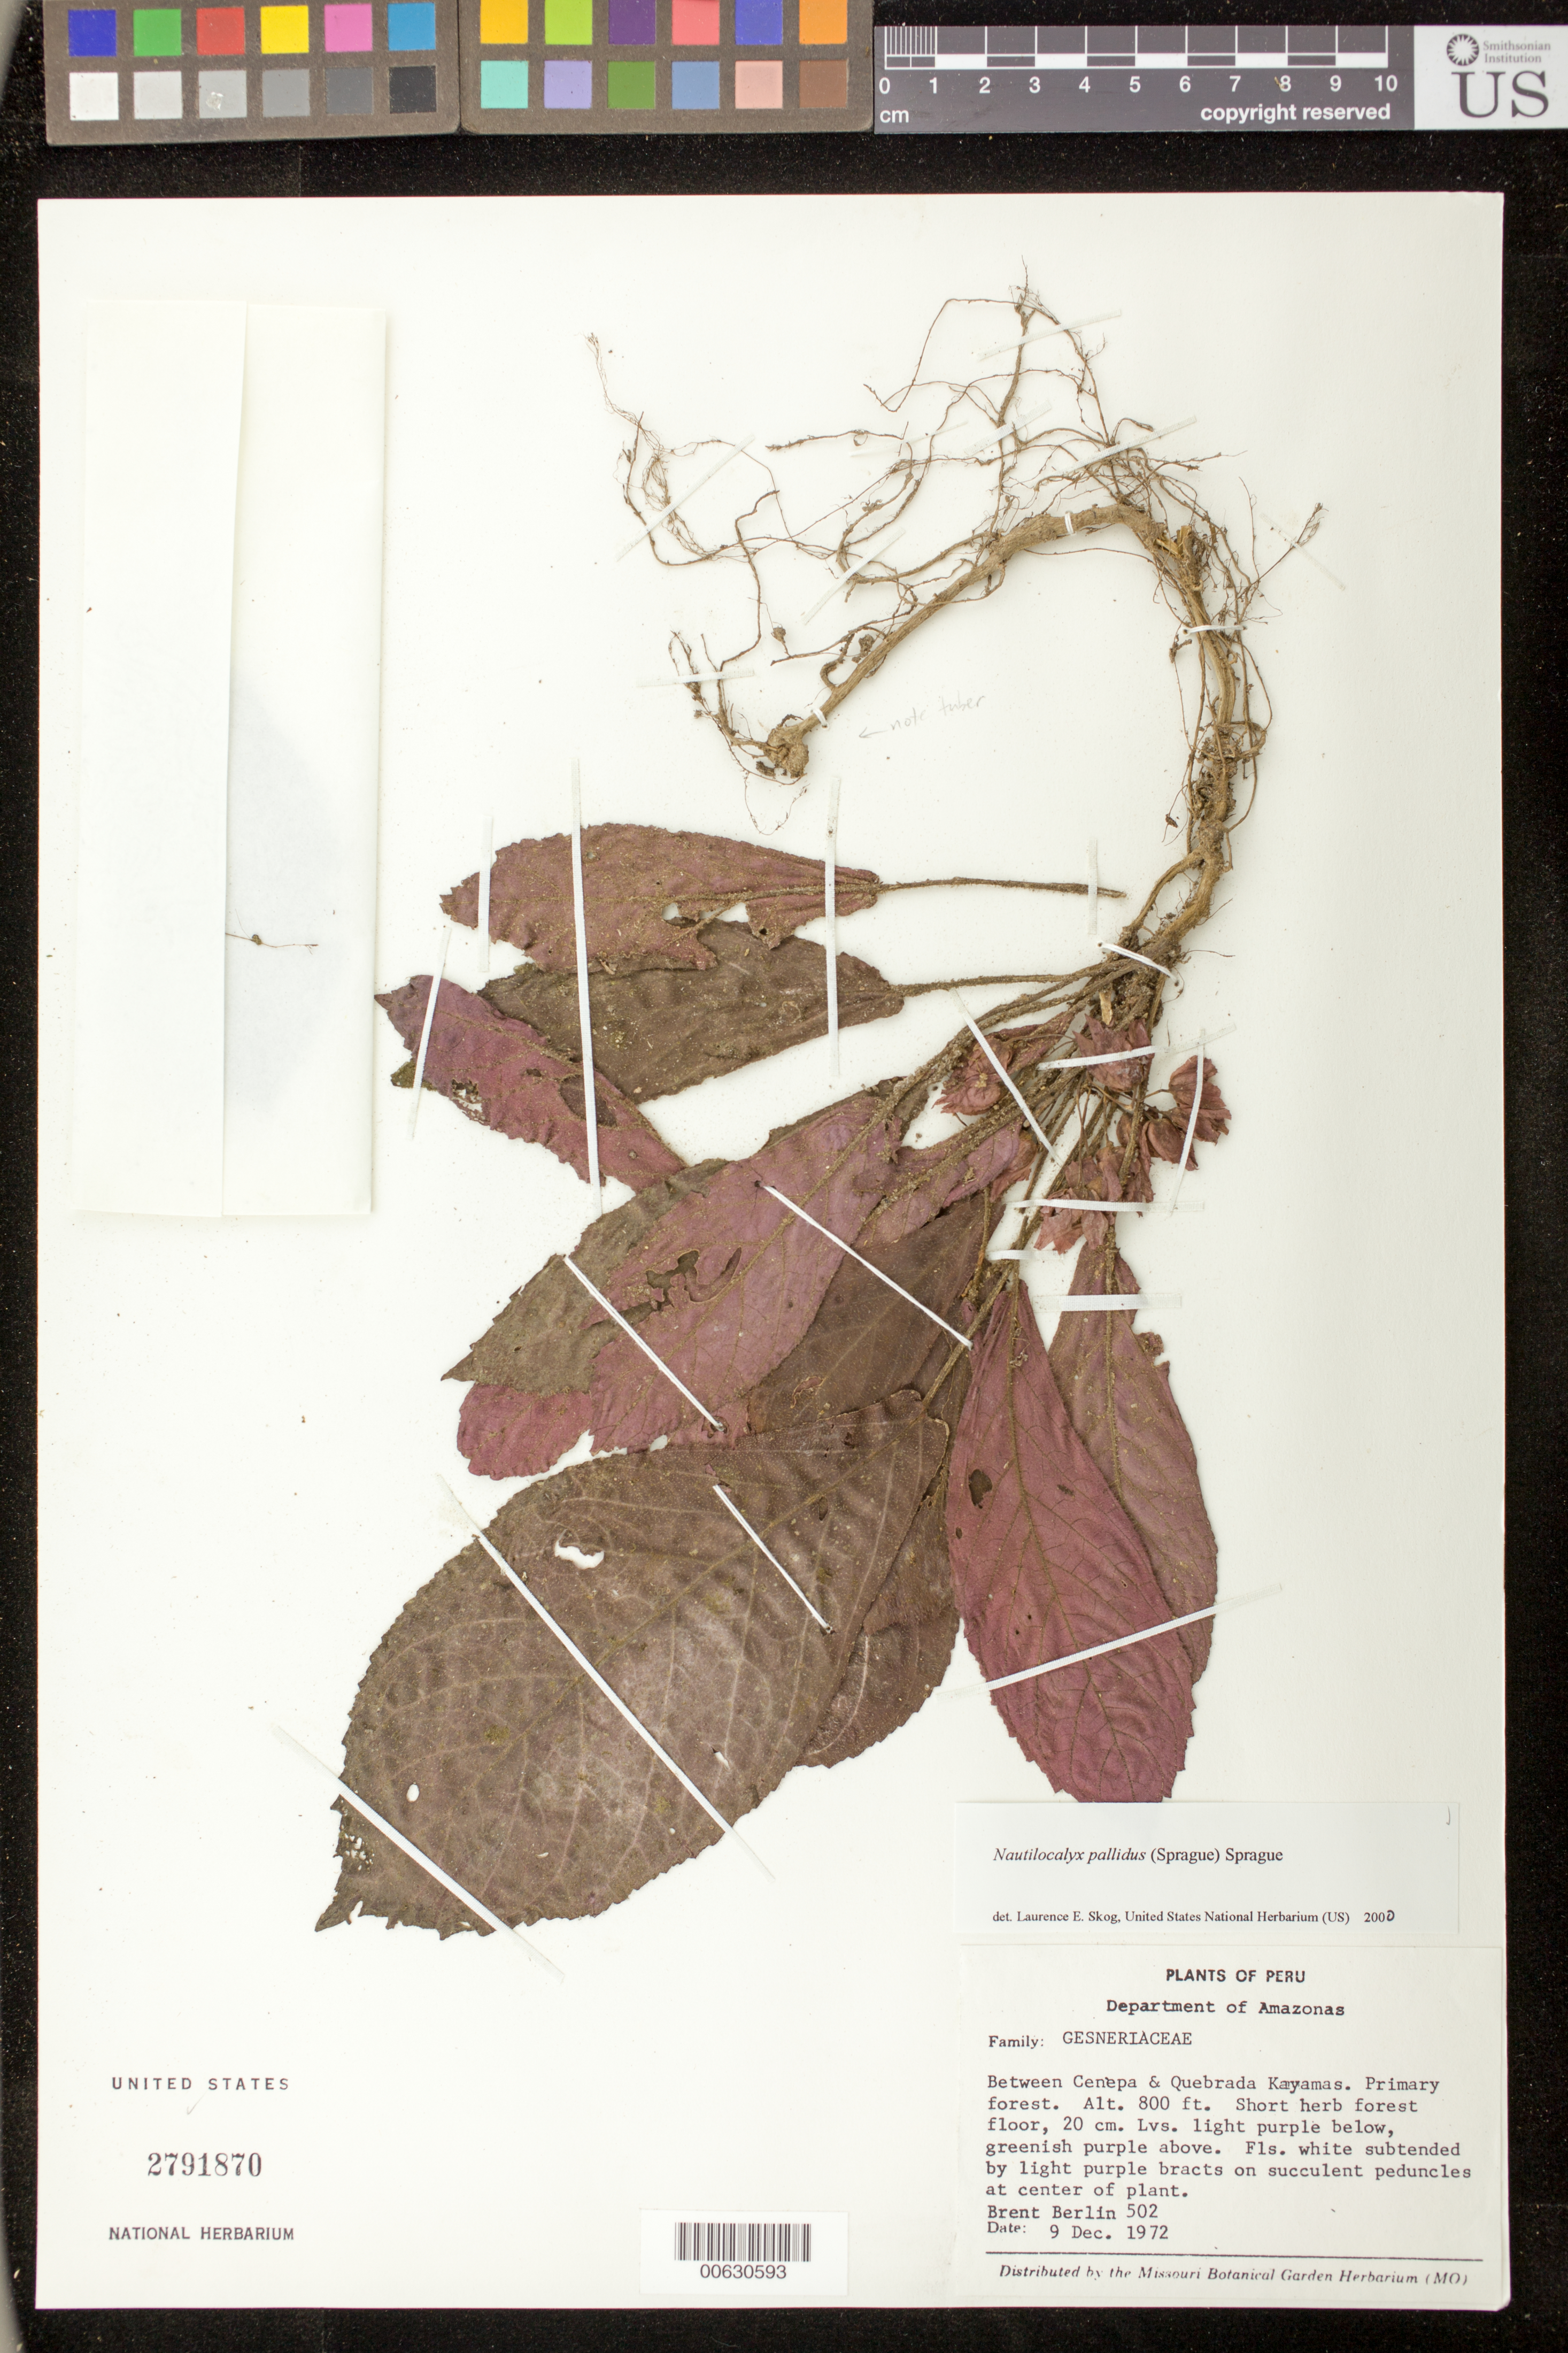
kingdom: Plantae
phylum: Tracheophyta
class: Magnoliopsida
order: Lamiales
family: Gesneriaceae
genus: Nautilocalyx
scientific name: Nautilocalyx pallidus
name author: (Sprague) C. Sprague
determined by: Skog, Laurence E.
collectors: B. Berlin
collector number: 502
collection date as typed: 09 Dec 1972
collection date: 1972-12-09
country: Peru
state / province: Amazonas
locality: Between Cenepa & Quebrada Kayamas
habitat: Primary forest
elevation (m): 244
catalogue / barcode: US 2791870